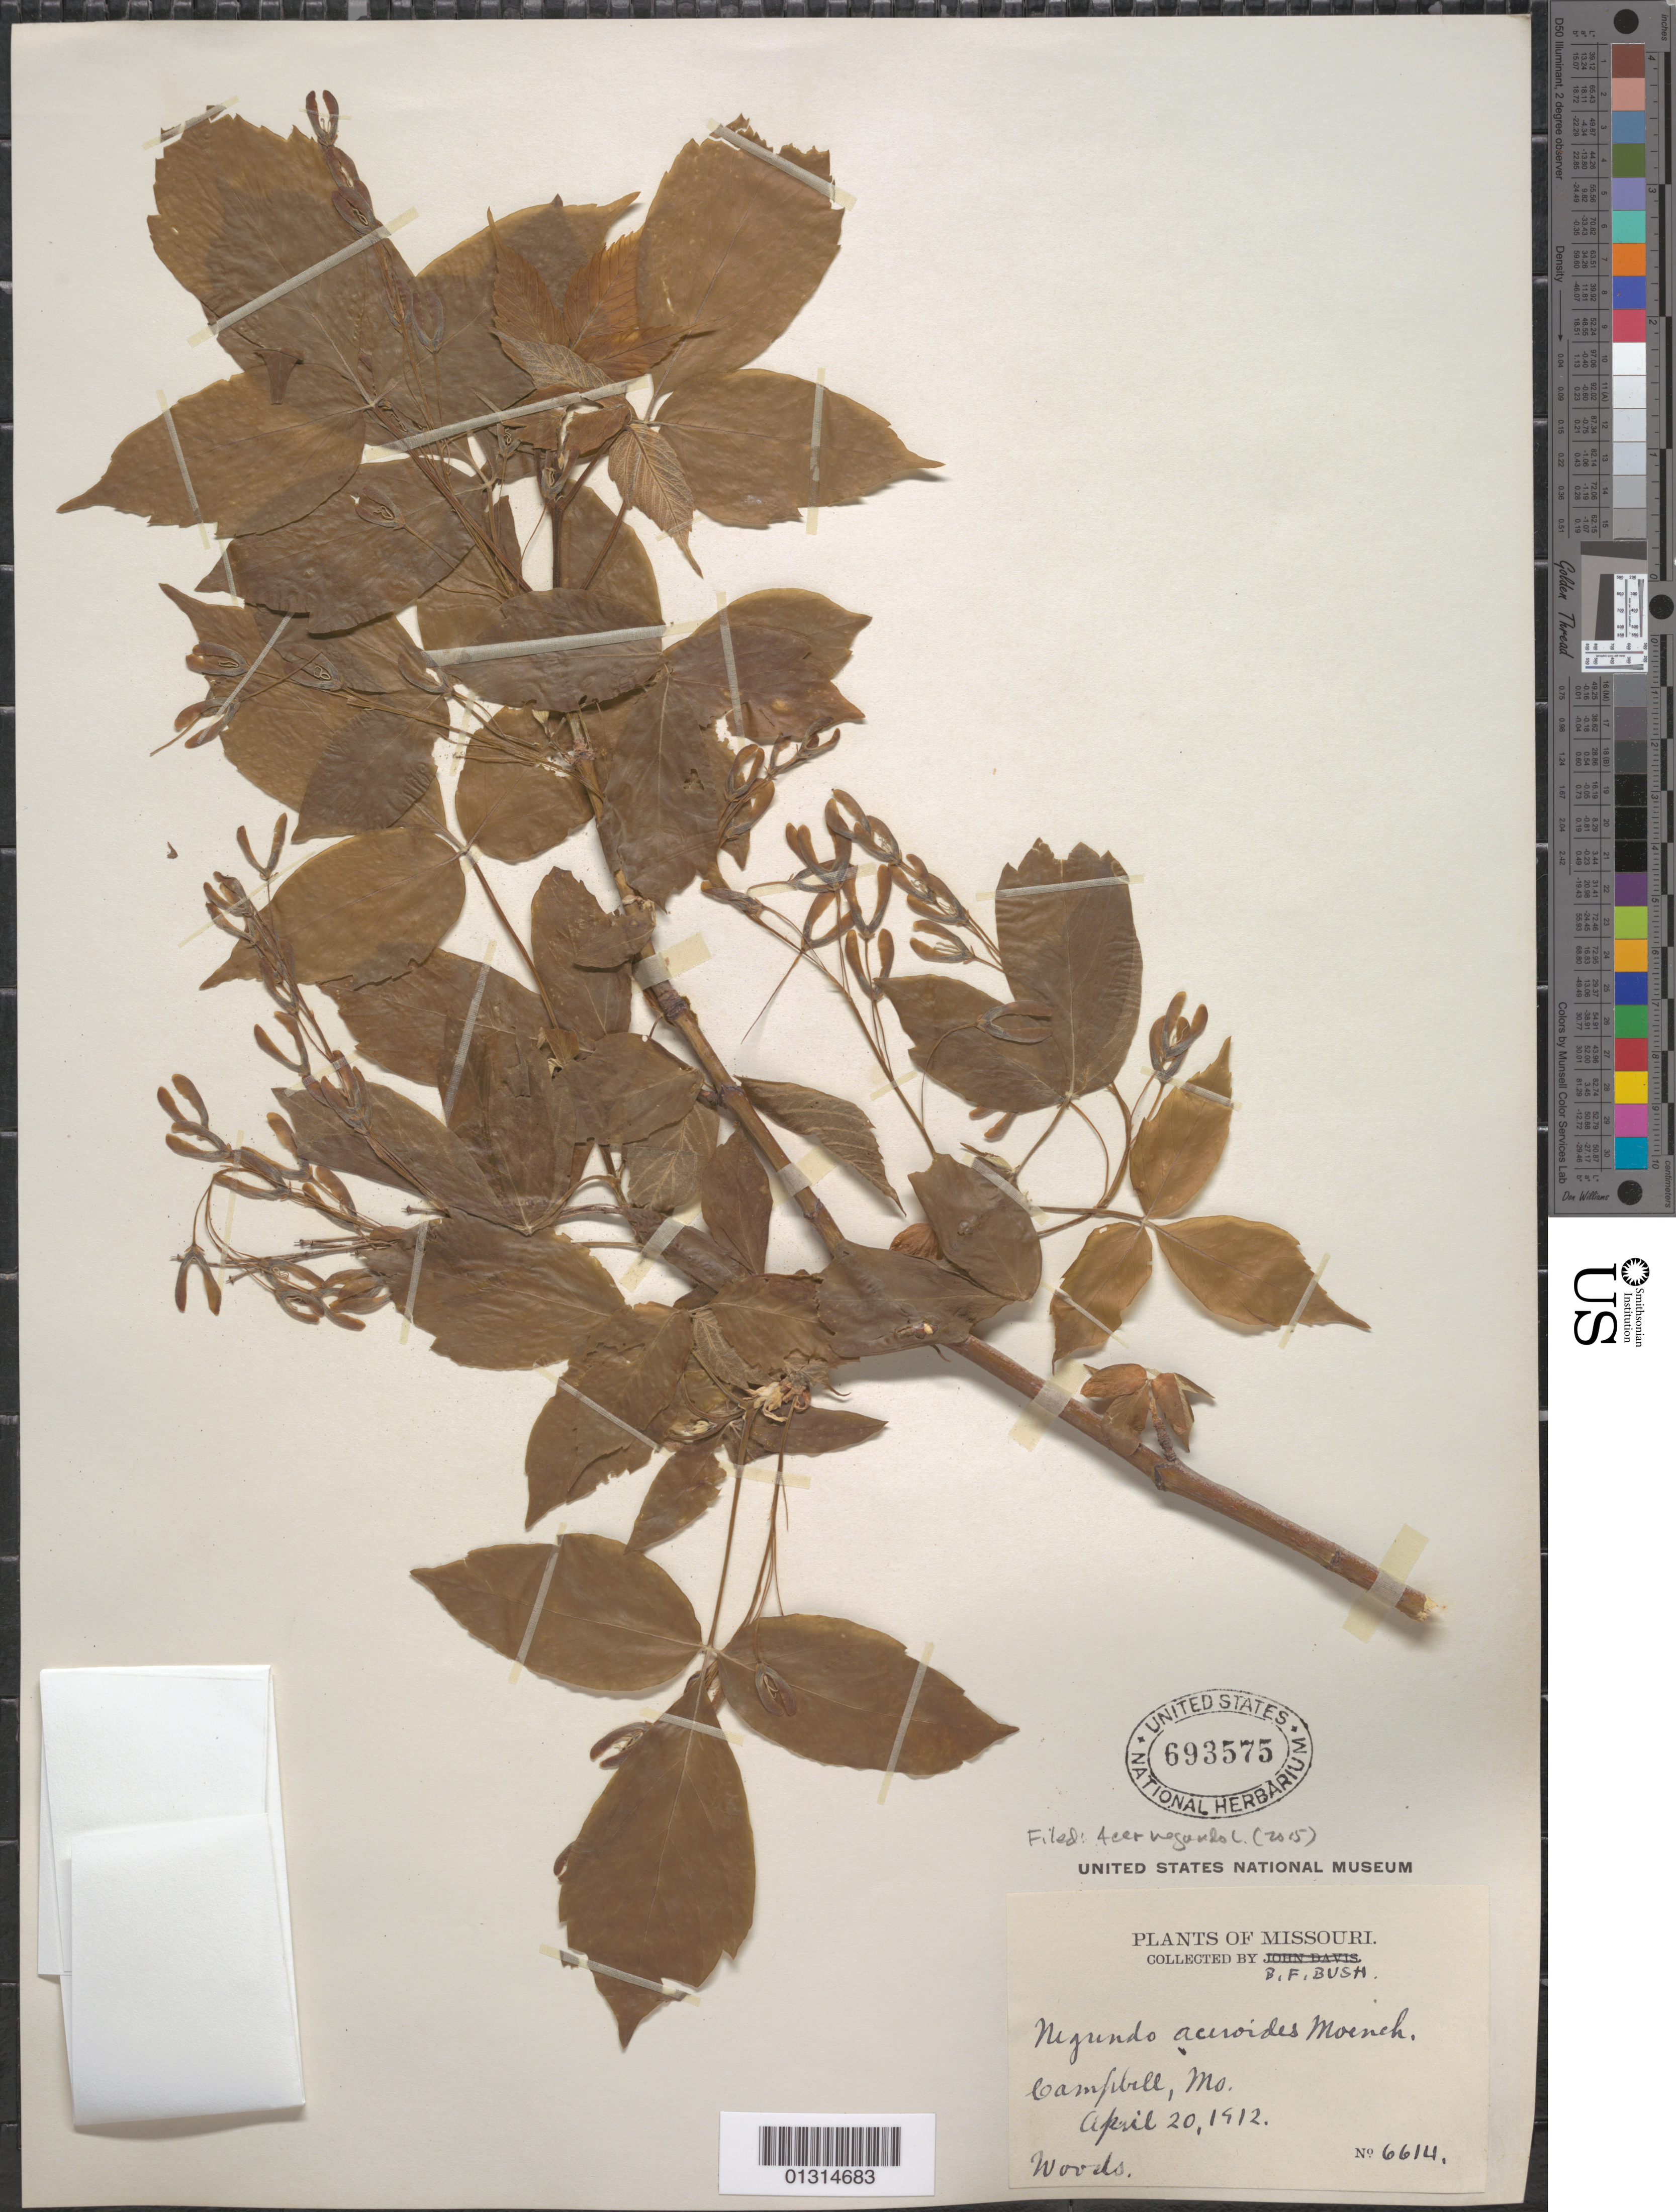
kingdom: Plantae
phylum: Tracheophyta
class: Magnoliopsida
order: Sapindales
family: Sapindaceae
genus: Acer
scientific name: Acer negundo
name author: L.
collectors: B. F. Bush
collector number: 6614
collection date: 1912-04-20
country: United States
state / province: Missouri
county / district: Dunklin County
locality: Campbell.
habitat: Woods.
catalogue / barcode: US 693575